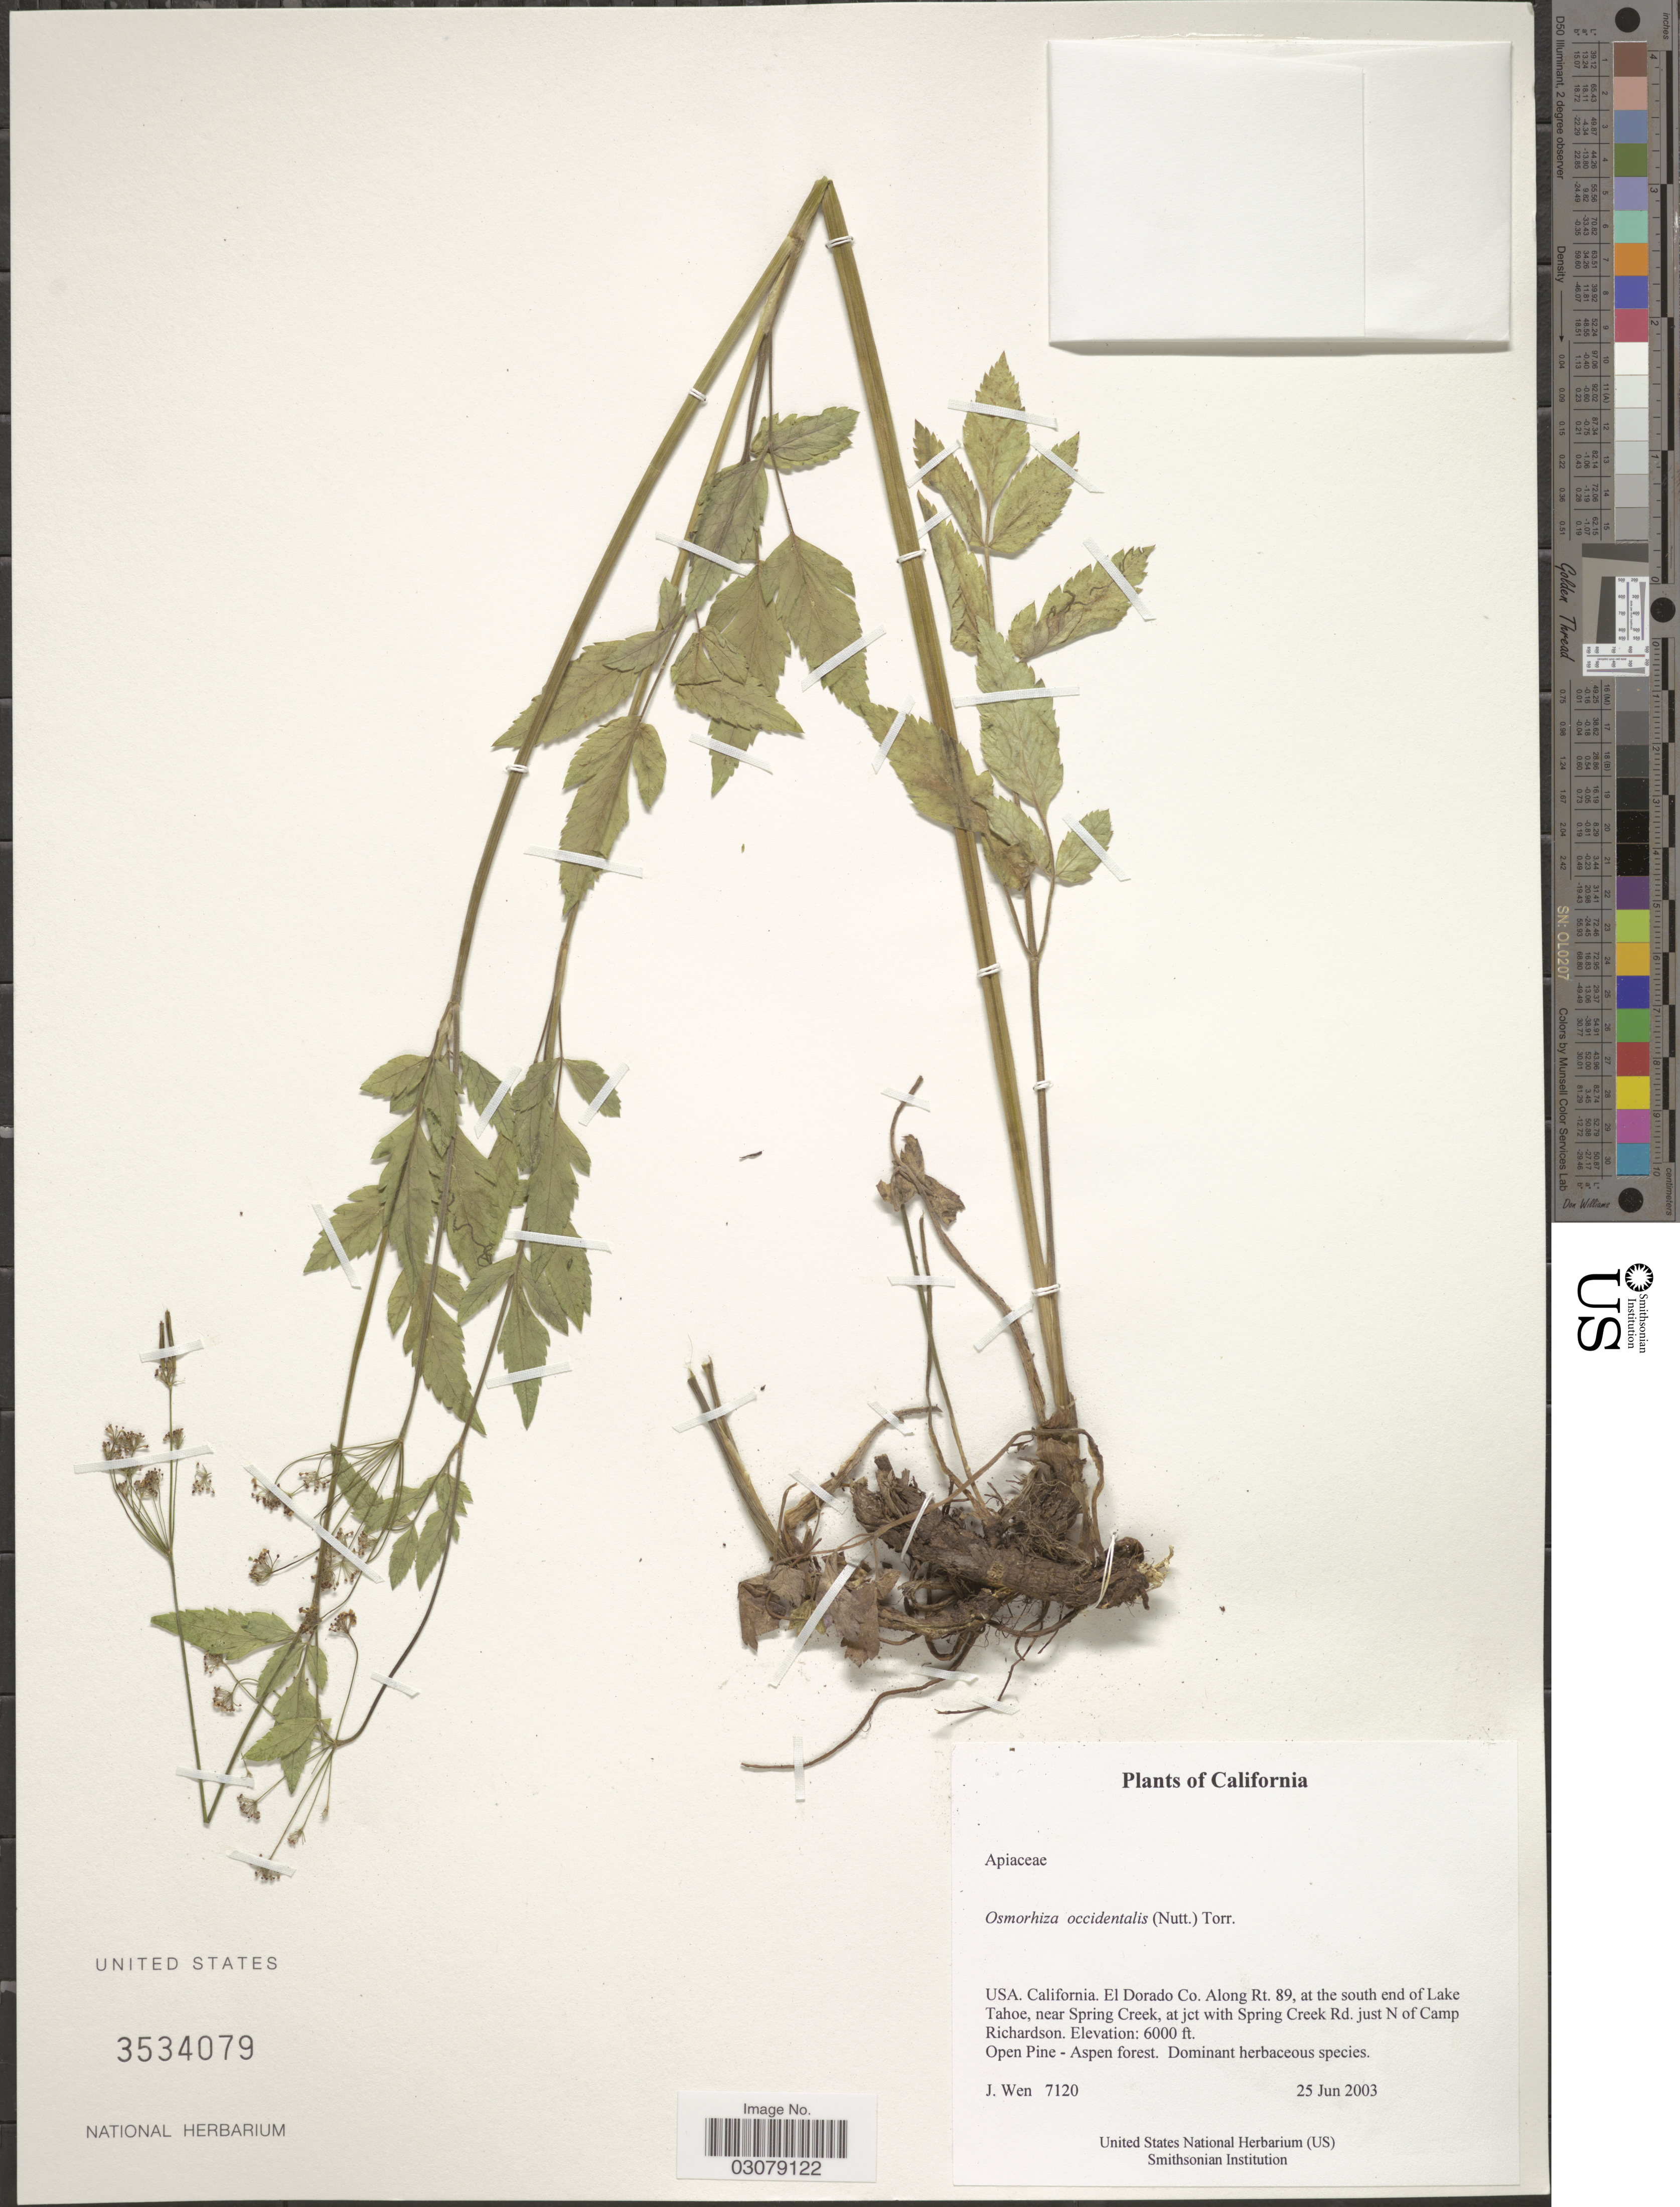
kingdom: Plantae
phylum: Tracheophyta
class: Magnoliopsida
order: Apiales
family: Apiaceae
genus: Osmorhiza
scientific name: Osmorhiza occidentalis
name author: (Nutt.) Torr.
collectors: J. Wen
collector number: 7120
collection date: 2003-06-25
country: United States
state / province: California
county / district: El Dorado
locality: El Dorado Co. Along Rt. 89, at the south end of Lake Tahoe, near Spring Creek, at jct with Spring Creek Rd. just N of Camp Richardson.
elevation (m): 1829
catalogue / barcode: US 3534079